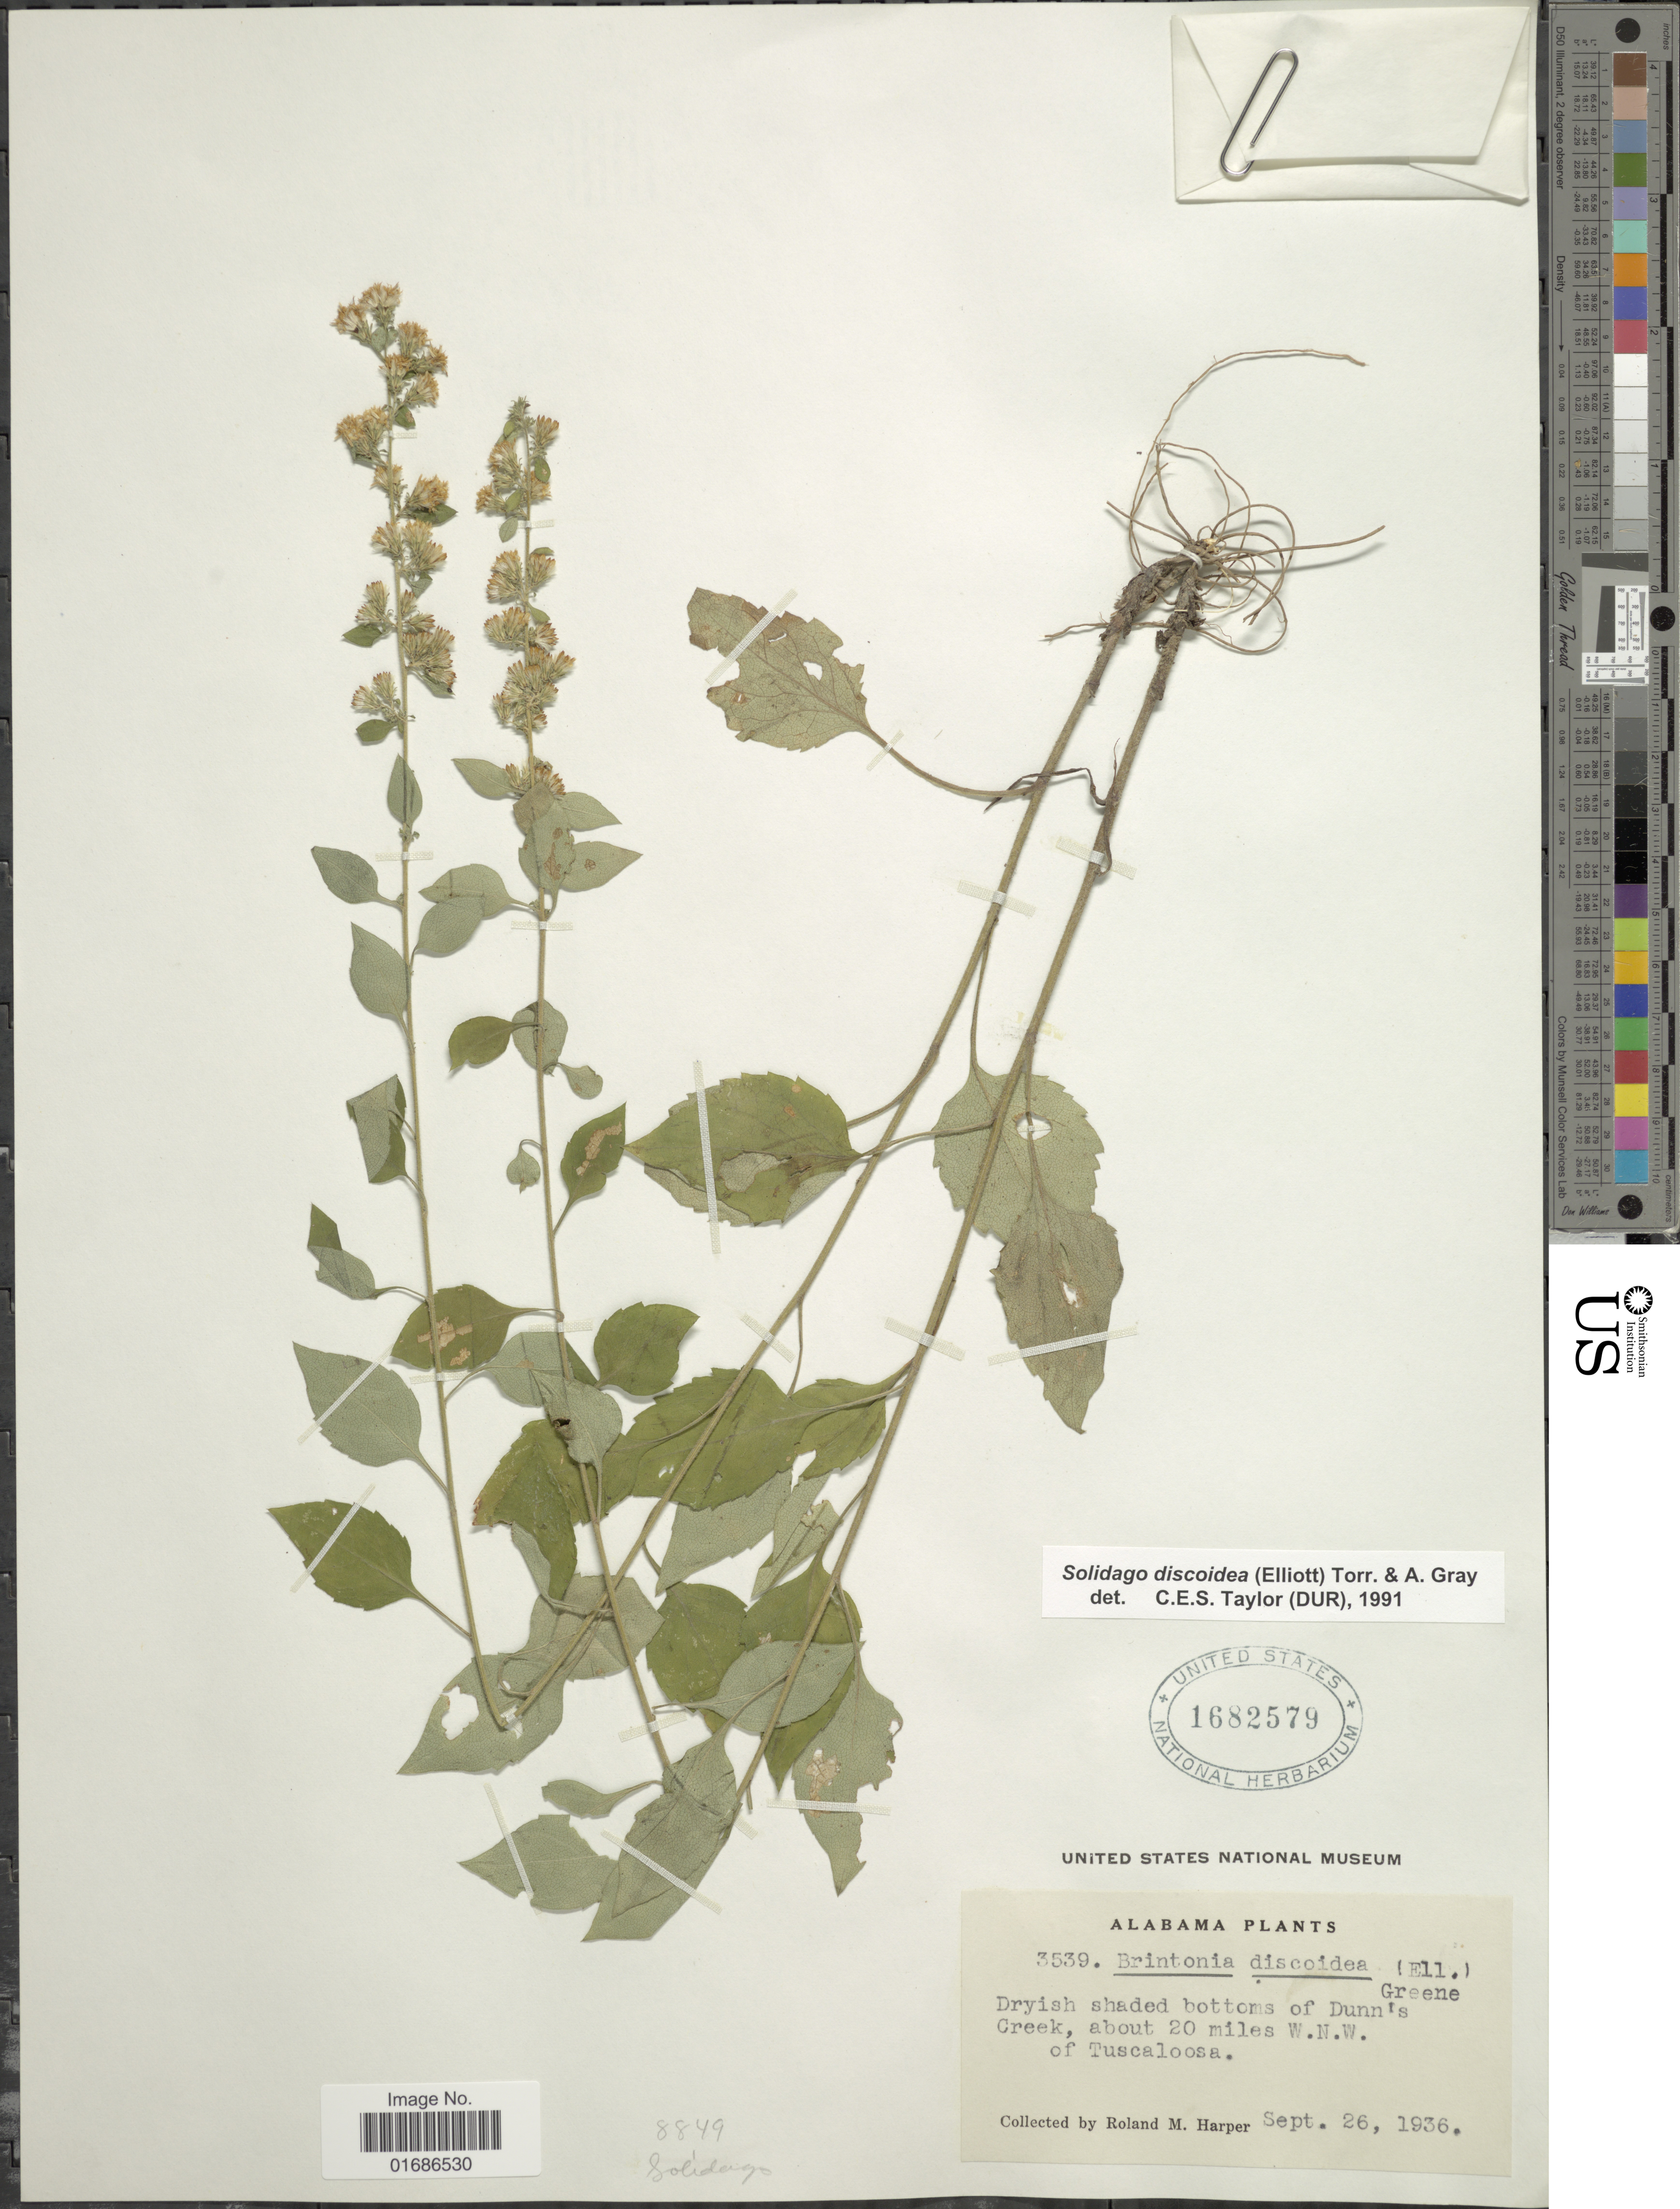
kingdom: Plantae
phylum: Tracheophyta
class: Magnoliopsida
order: Asterales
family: Asteraceae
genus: Solidago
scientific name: Solidago discoidea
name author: (Elliott) Torr. & A. Gray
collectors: R. M. Harper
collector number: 3539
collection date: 1936-09-26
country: United States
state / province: Alabama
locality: Dryish shaded bottoms of Dunn's Creek, about 20 miles W.N.W. of Tuscaloosa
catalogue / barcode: US 1682579